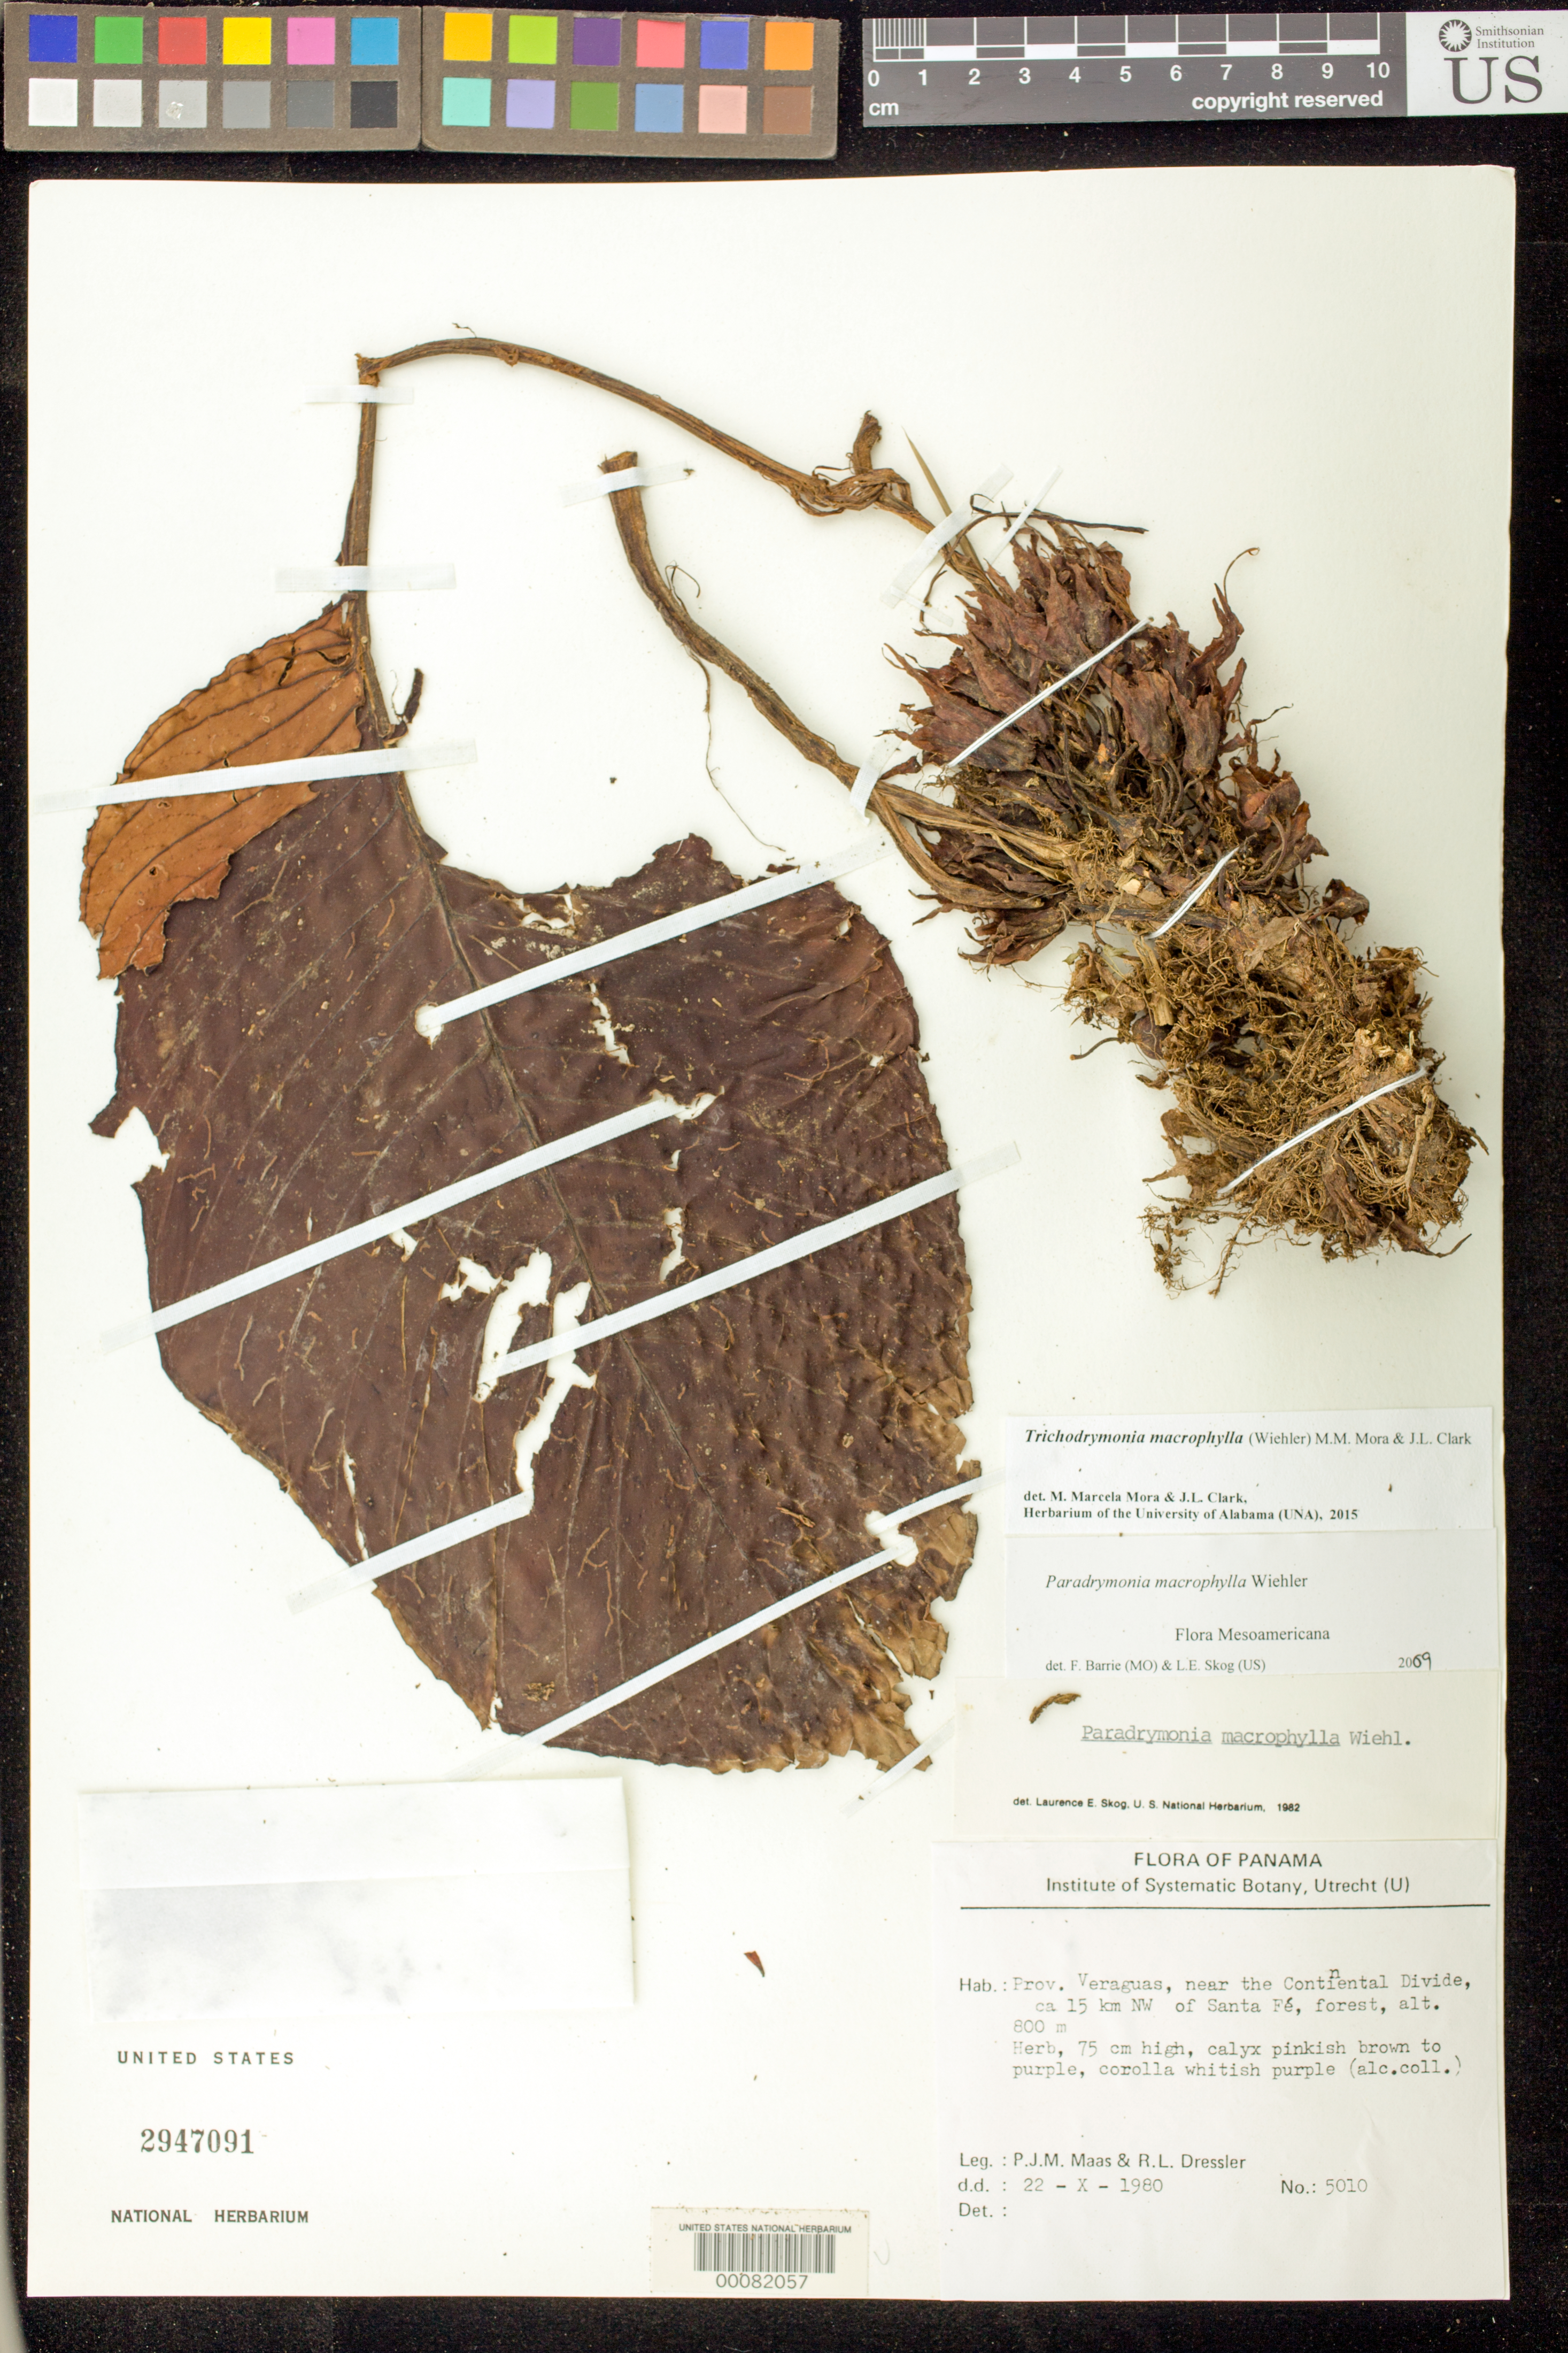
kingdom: Plantae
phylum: Tracheophyta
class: Magnoliopsida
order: Lamiales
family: Gesneriaceae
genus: Trichodrymonia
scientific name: Trichodrymonia macrophylla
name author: (Wiehler) M.M. Mora & J.L. Clark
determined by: Mora, M. M.; Clark, J. L.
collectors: P. Maas & R. Dressler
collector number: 5010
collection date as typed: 22 Oct 1980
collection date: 1980-10-22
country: Panama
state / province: Veraguas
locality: Near the continental divide, about 15 km NW of Santa Fe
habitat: Forest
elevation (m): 800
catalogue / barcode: US 2947091